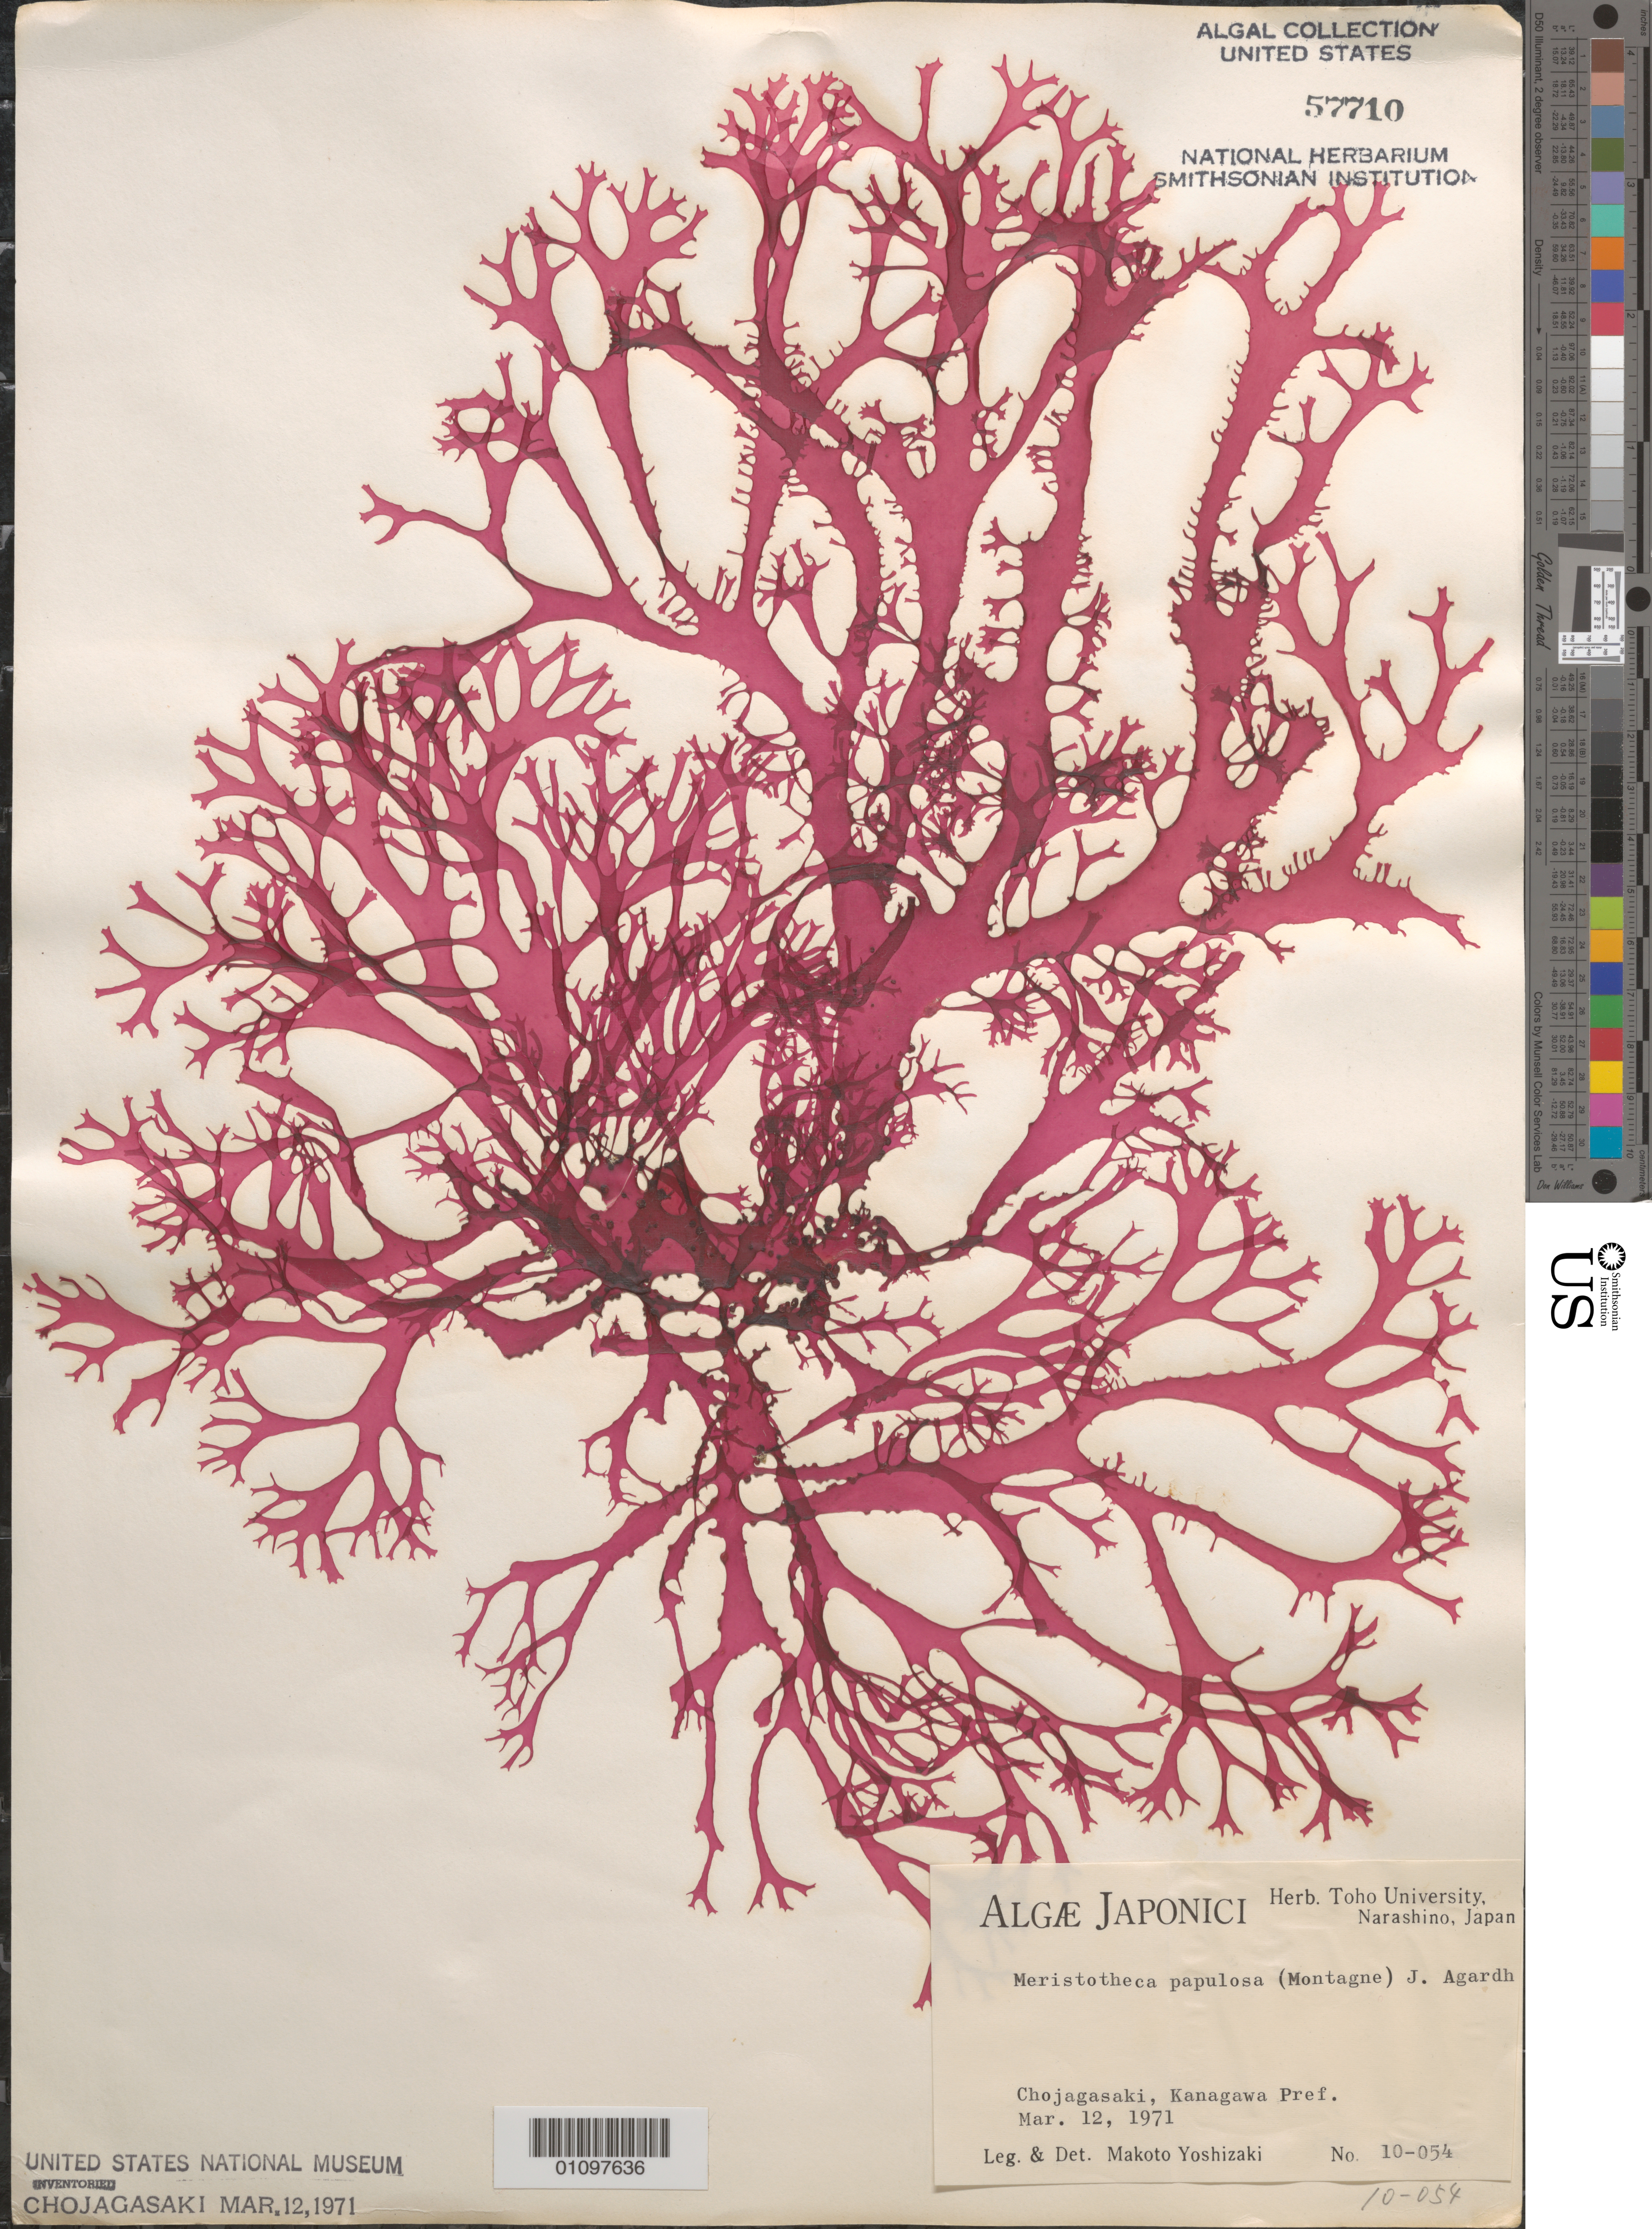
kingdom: Plantae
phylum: Rhodophyta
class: Florideophyceae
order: Gigartinales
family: Solieriaceae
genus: Meristotheca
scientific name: Meristotheca papulosa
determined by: Yoshizaki, M.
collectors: M. Yoshizaki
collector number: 10-054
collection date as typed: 12 Mar 1971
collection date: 1971-03-12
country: Japan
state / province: Kanagawa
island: Honshu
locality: Chojagasaki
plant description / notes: Algae Japonici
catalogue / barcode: US 57710